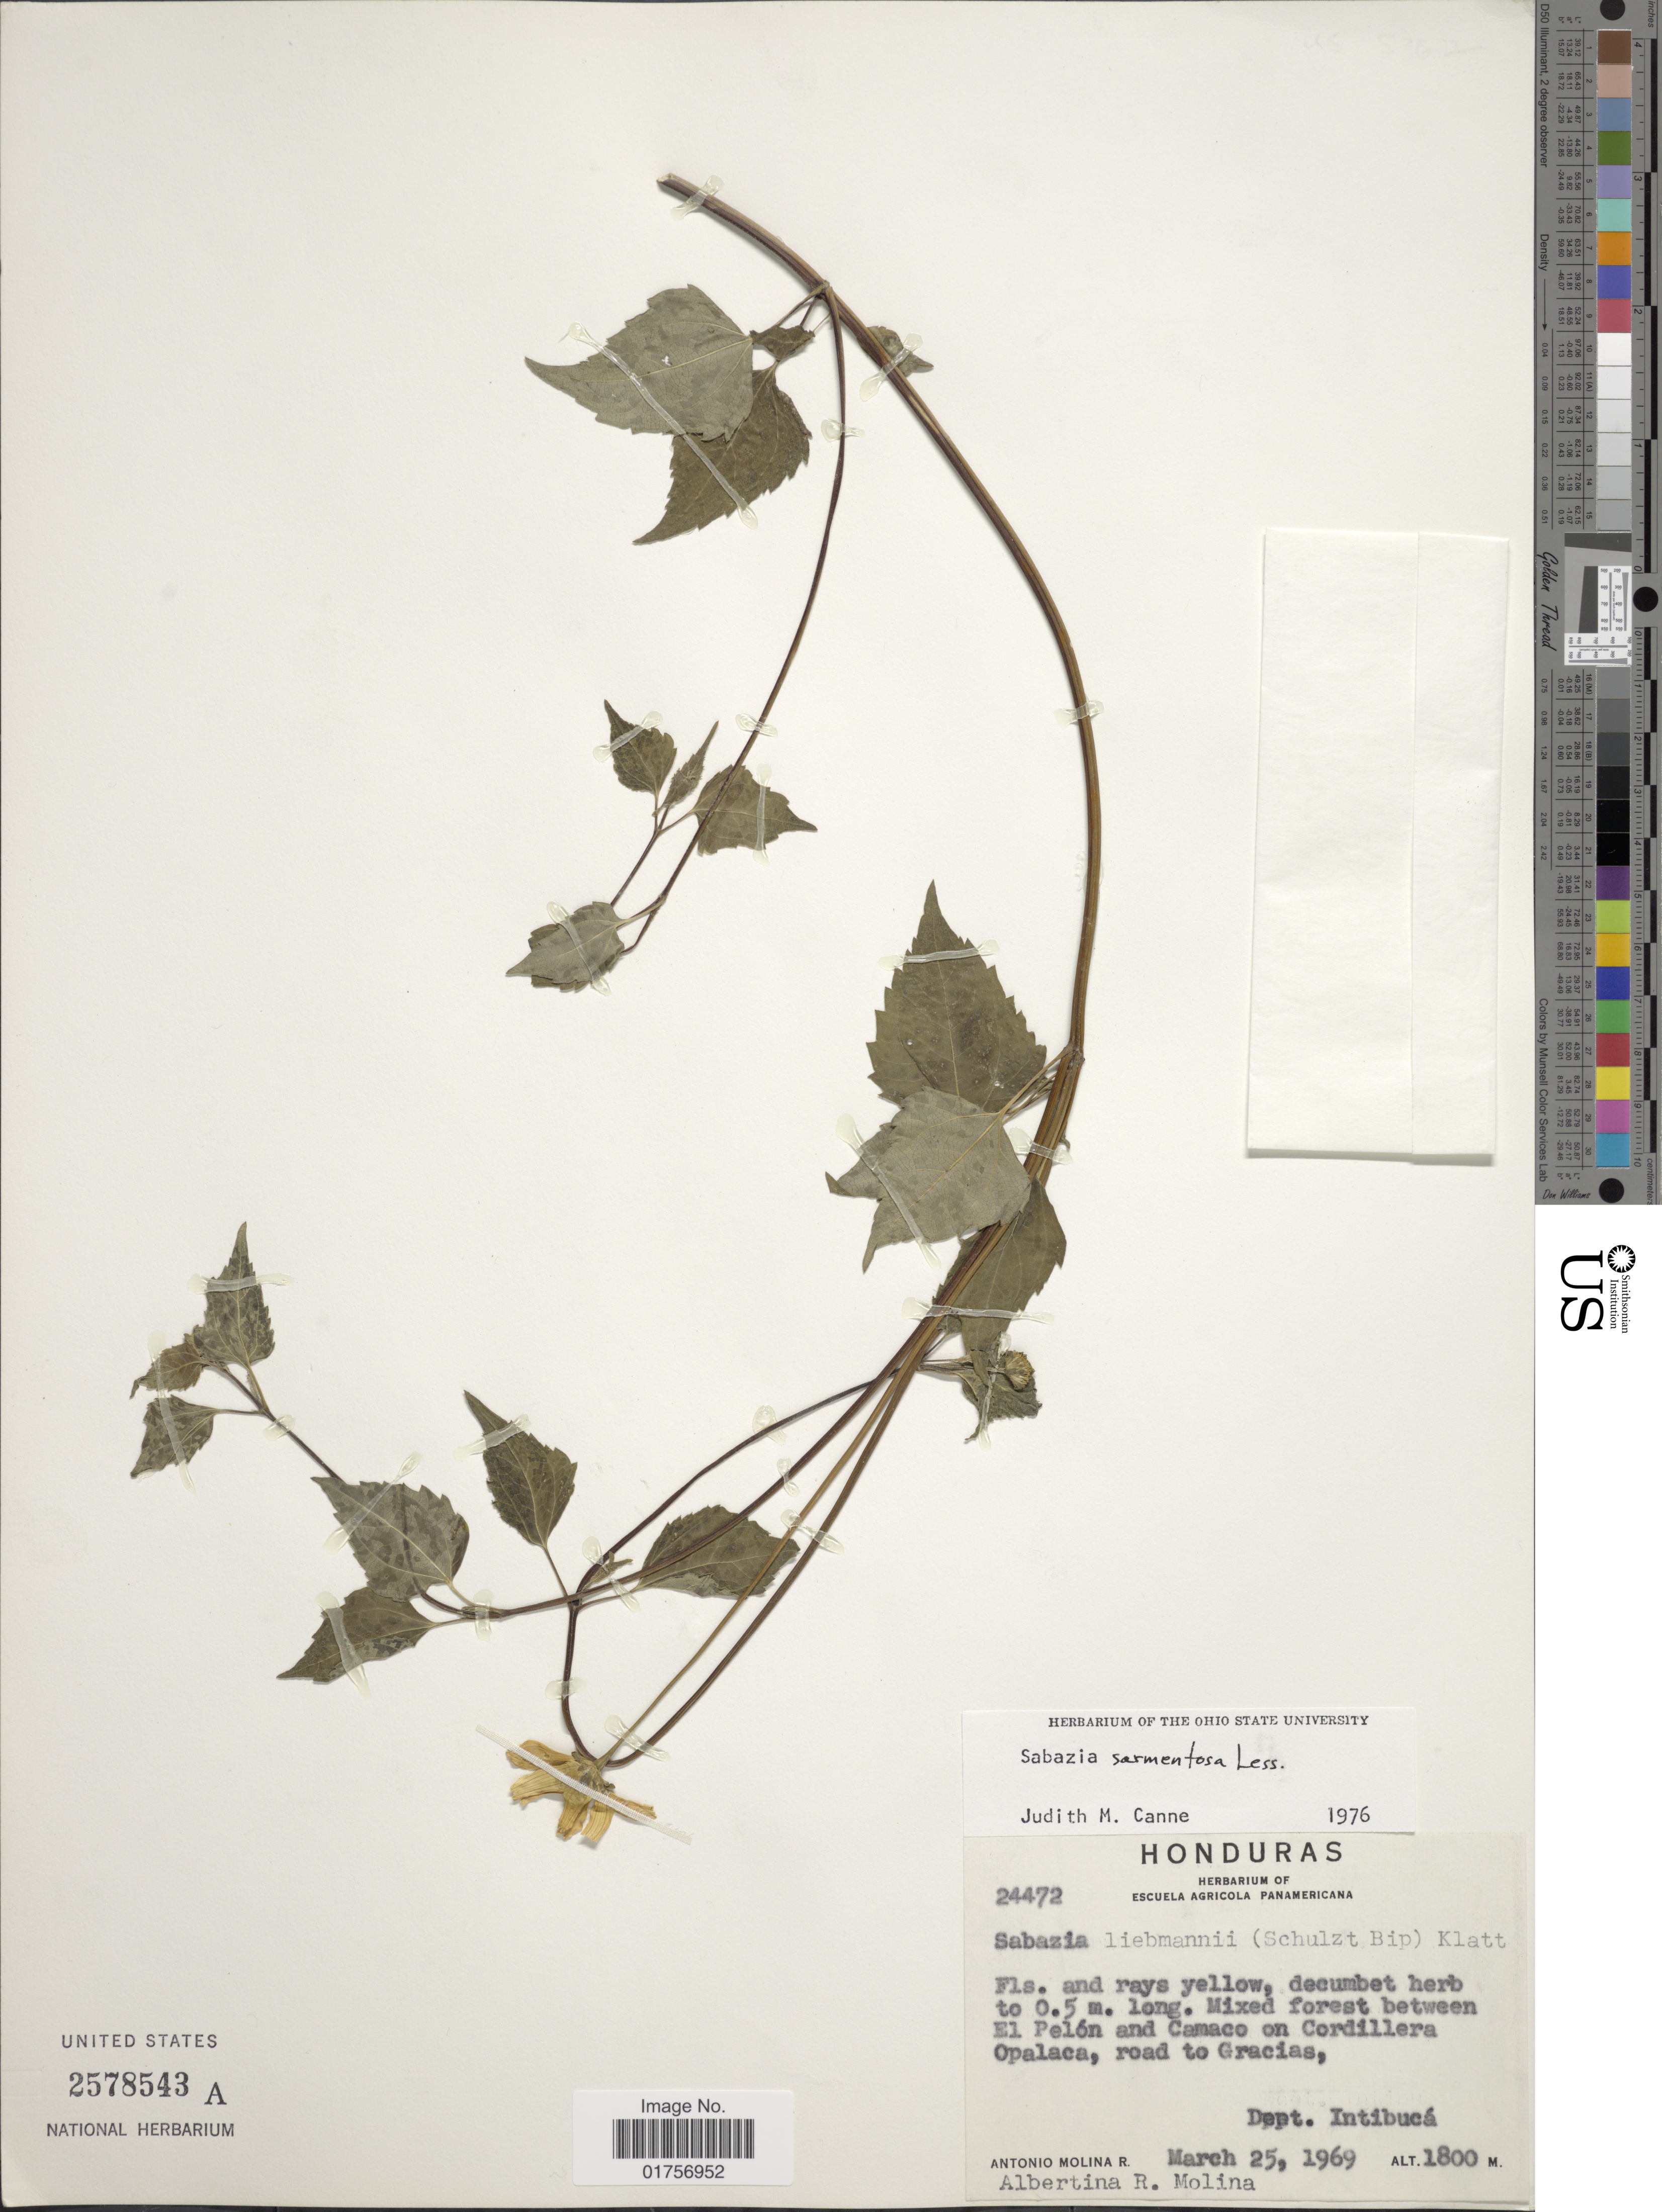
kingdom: Plantae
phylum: Tracheophyta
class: Magnoliopsida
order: Asterales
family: Asteraceae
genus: Heliopsis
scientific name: Heliopsis buphthalmoides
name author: (Jacq.) Dunal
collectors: A. Molina R. & A. R. Molina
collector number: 24472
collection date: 1969-03-25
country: Honduras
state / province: Intibuca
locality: Forest between El Pelón and Camaco on Cordillera Opalaca, road to Gracias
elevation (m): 1800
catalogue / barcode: US 2578543A